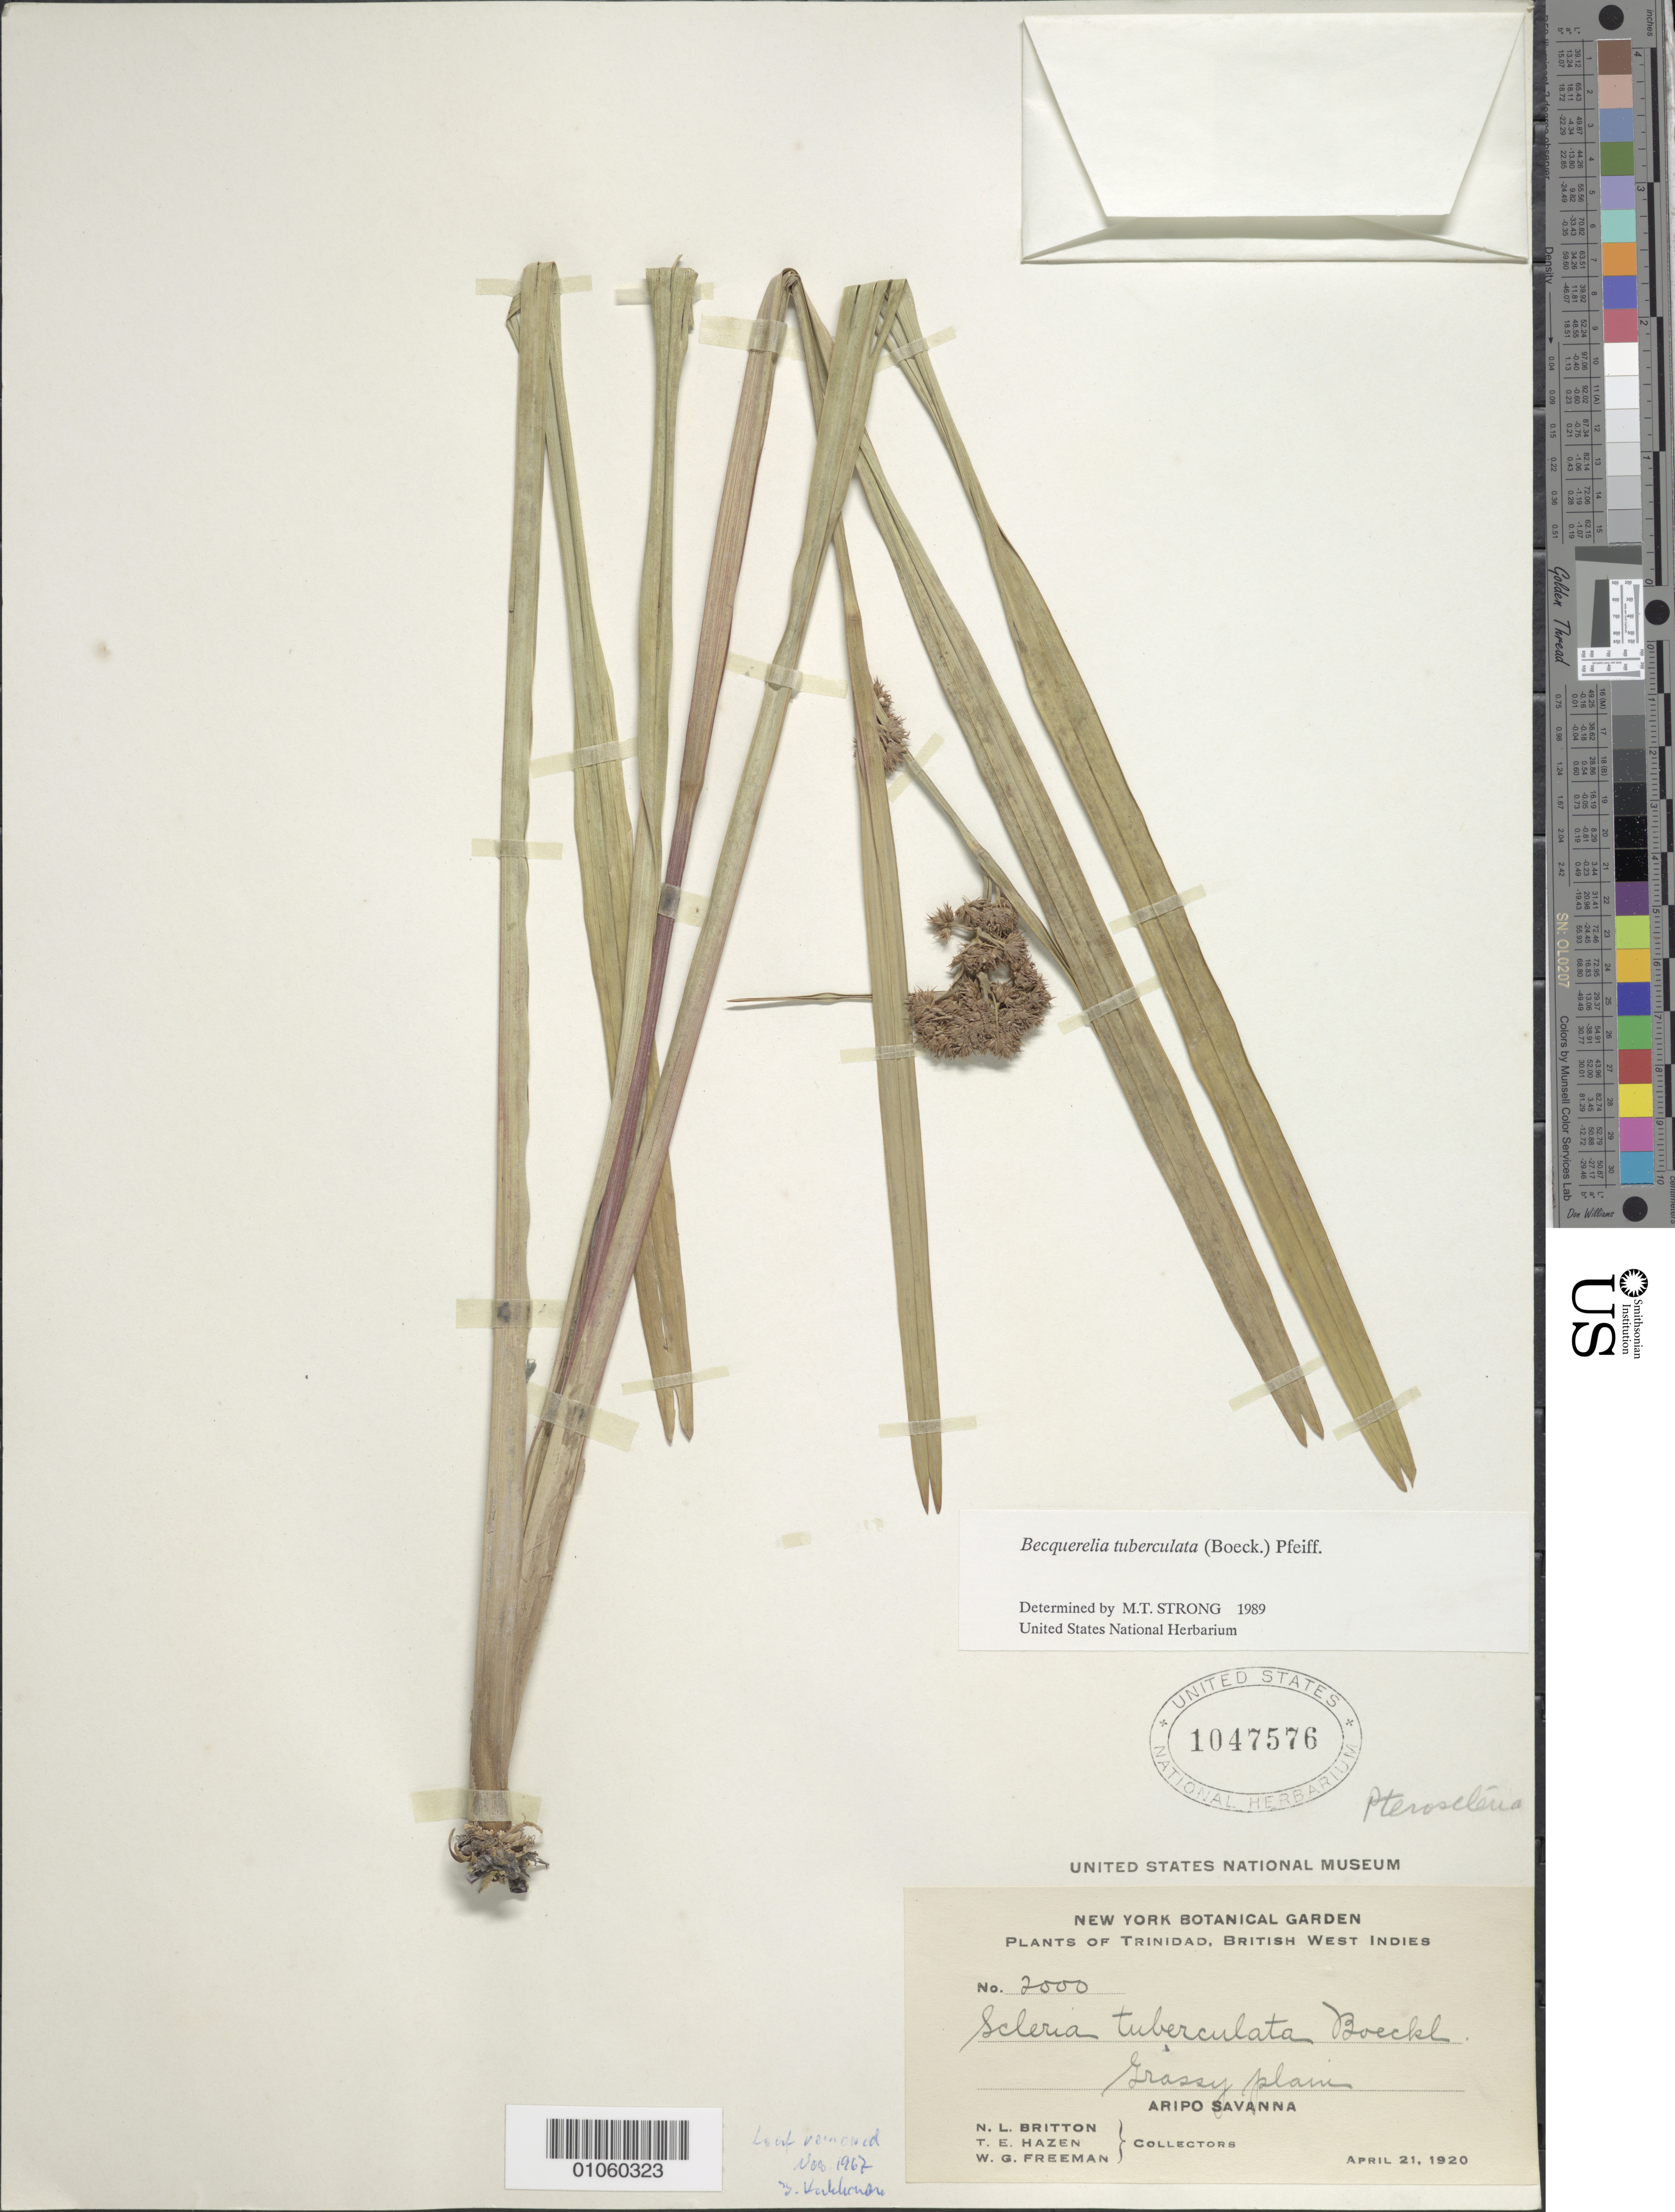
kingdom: Plantae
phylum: Tracheophyta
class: Liliopsida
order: Poales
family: Cyperaceae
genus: Becquerelia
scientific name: Becquerelia tuberculata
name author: (Boeckeler) Pfeiff.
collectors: N. Britton, T. E. Hazen & W. Freeman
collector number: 2000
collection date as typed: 21 Apr 1920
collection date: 1920-04-21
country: Trinidad and Tobago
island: Trinidad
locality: Aripo Savanna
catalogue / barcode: US 1047576